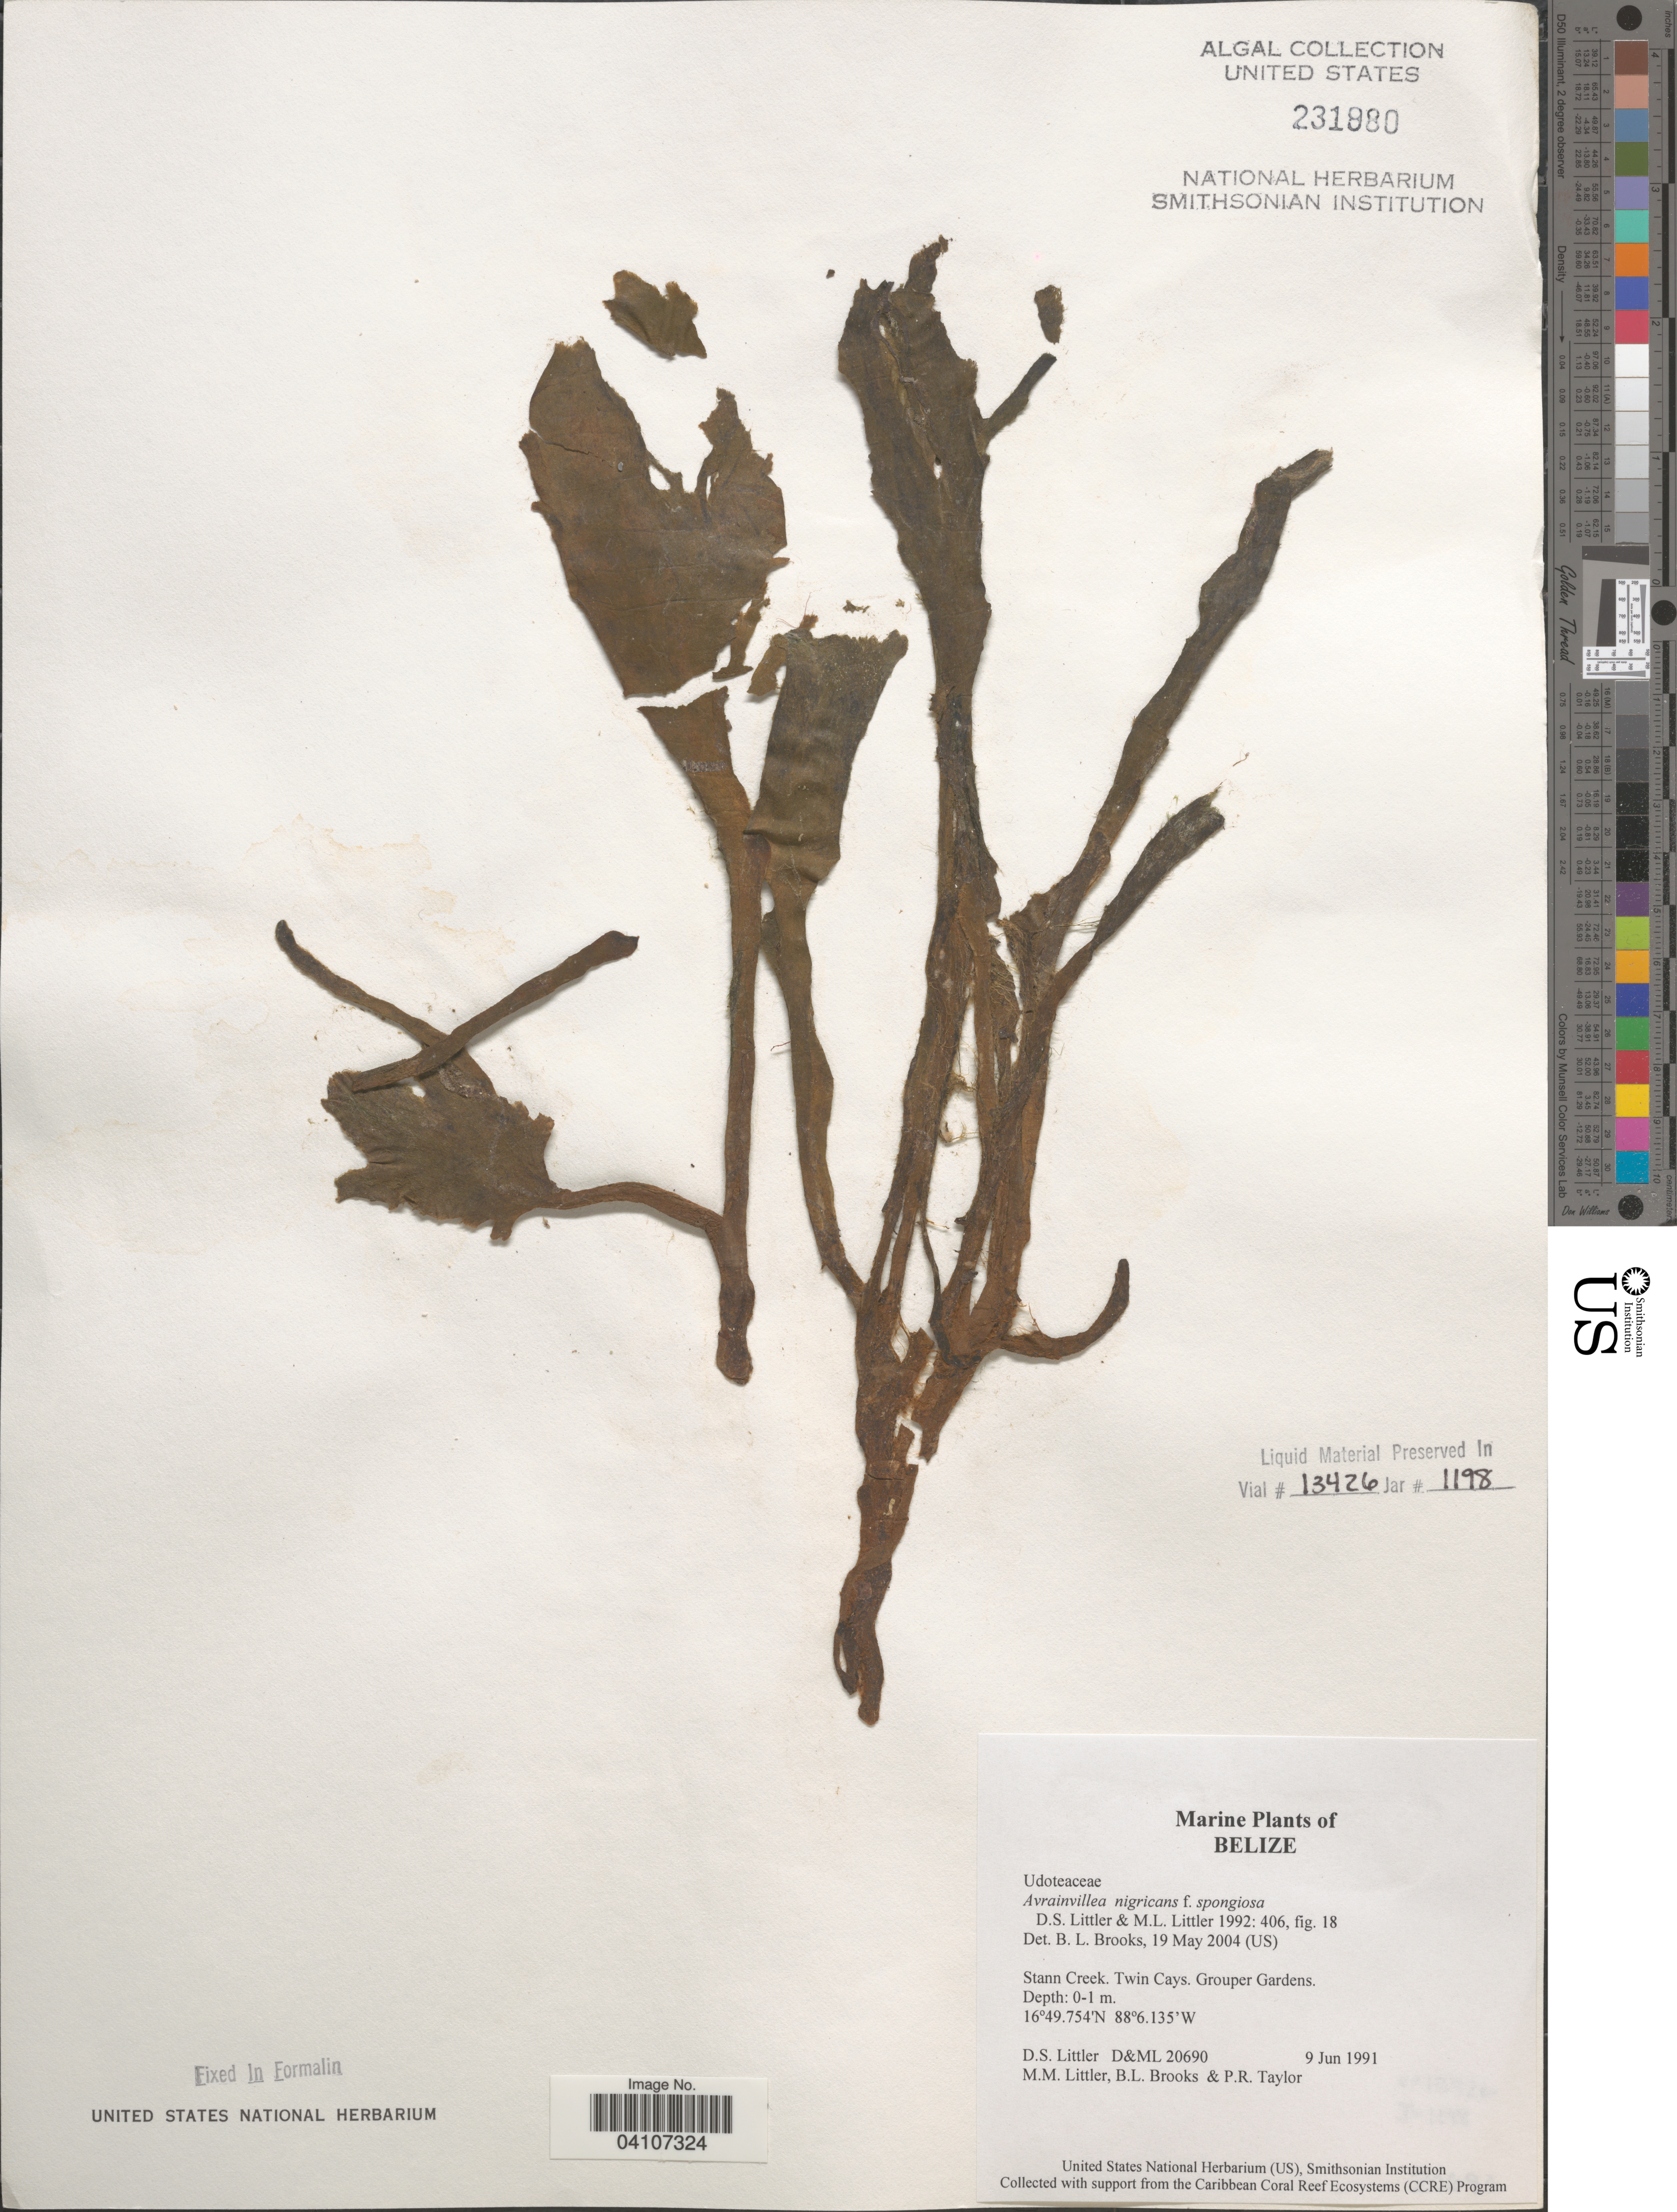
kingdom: Plantae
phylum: Chlorophyta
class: Ulvophyceae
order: Bryopsidales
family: Dichotomosiphonaceae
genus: Avrainvillea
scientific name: Avrainvillea nigricans f. spongiosa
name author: D.S. Littler & M.M. Littler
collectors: D. S. Littler, B. Brooks & P. R. Taylor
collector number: D&ML 20690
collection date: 1991-06-09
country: Belize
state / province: Stann Creek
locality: Twin Cays. Grouper Gardens.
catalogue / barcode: US 231880